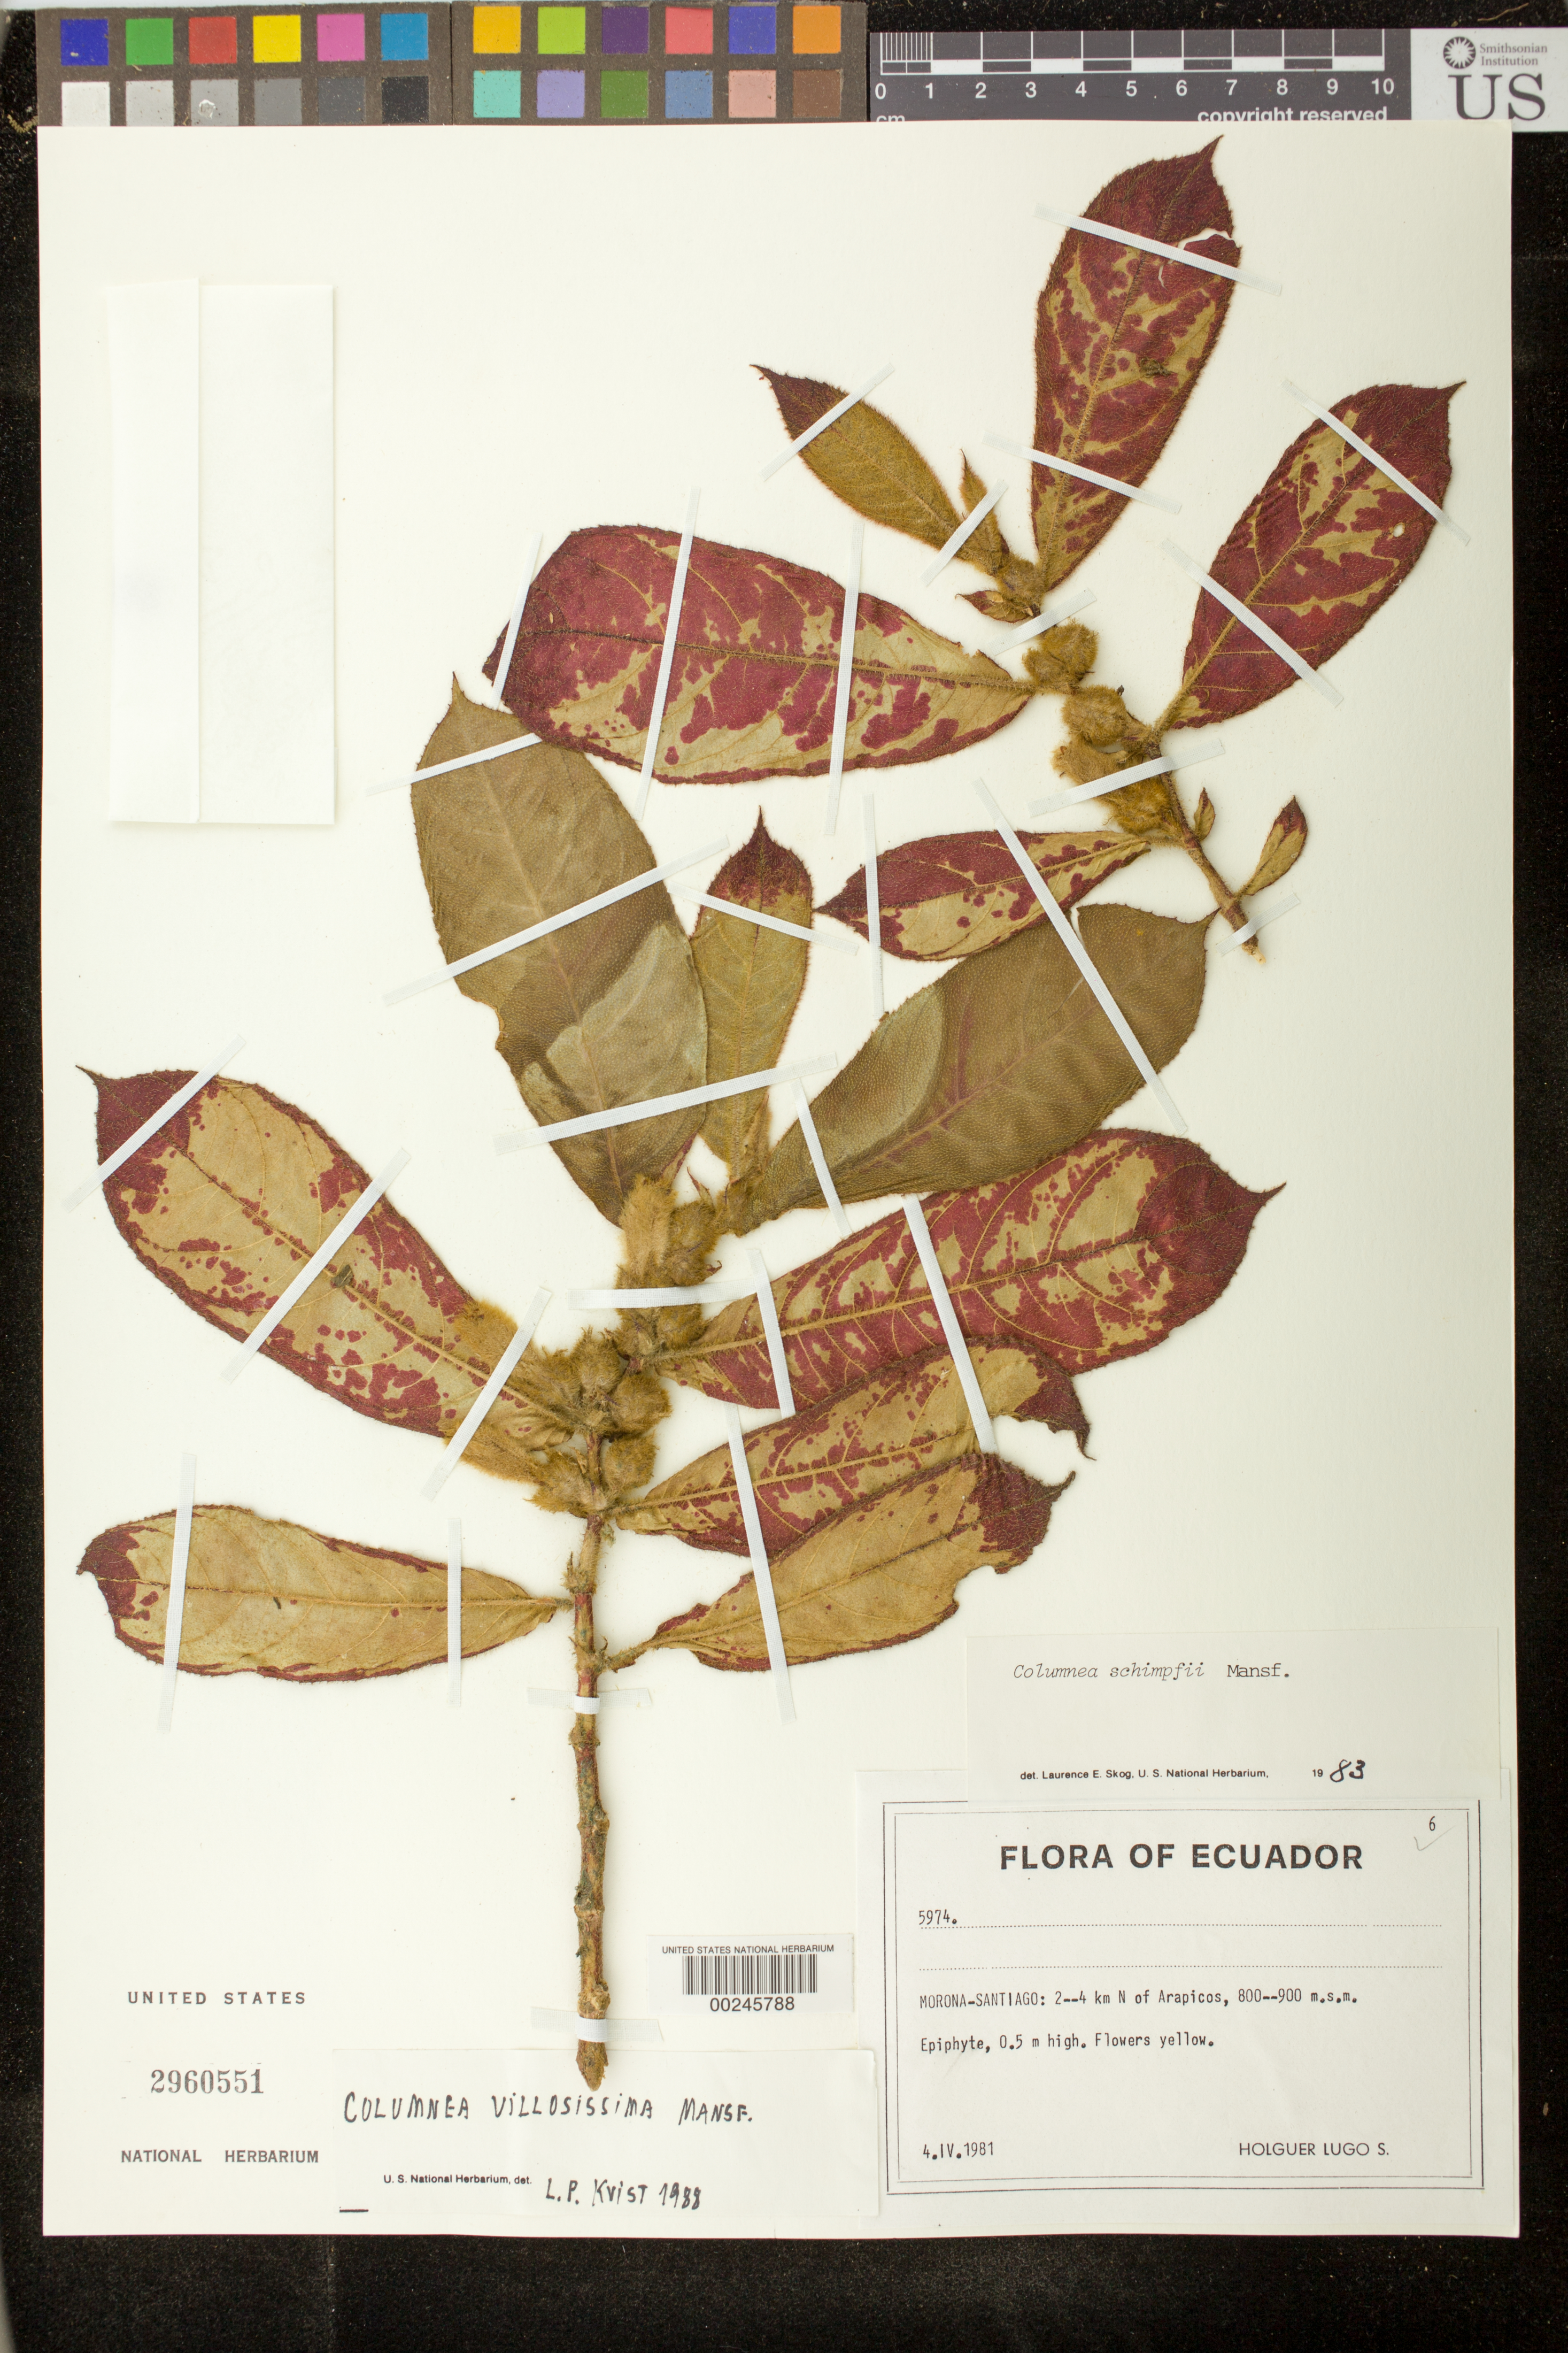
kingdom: Plantae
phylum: Tracheophyta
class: Magnoliopsida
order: Lamiales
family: Gesneriaceae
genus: Columnea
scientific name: Columnea villosissima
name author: Mansf.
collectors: H. Lugo S.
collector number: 5974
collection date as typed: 04 Apr 1981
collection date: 1981-04-04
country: Ecuador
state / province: Morona-Santiago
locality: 2--4 km N of Arapicos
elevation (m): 800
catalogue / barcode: US 2960551